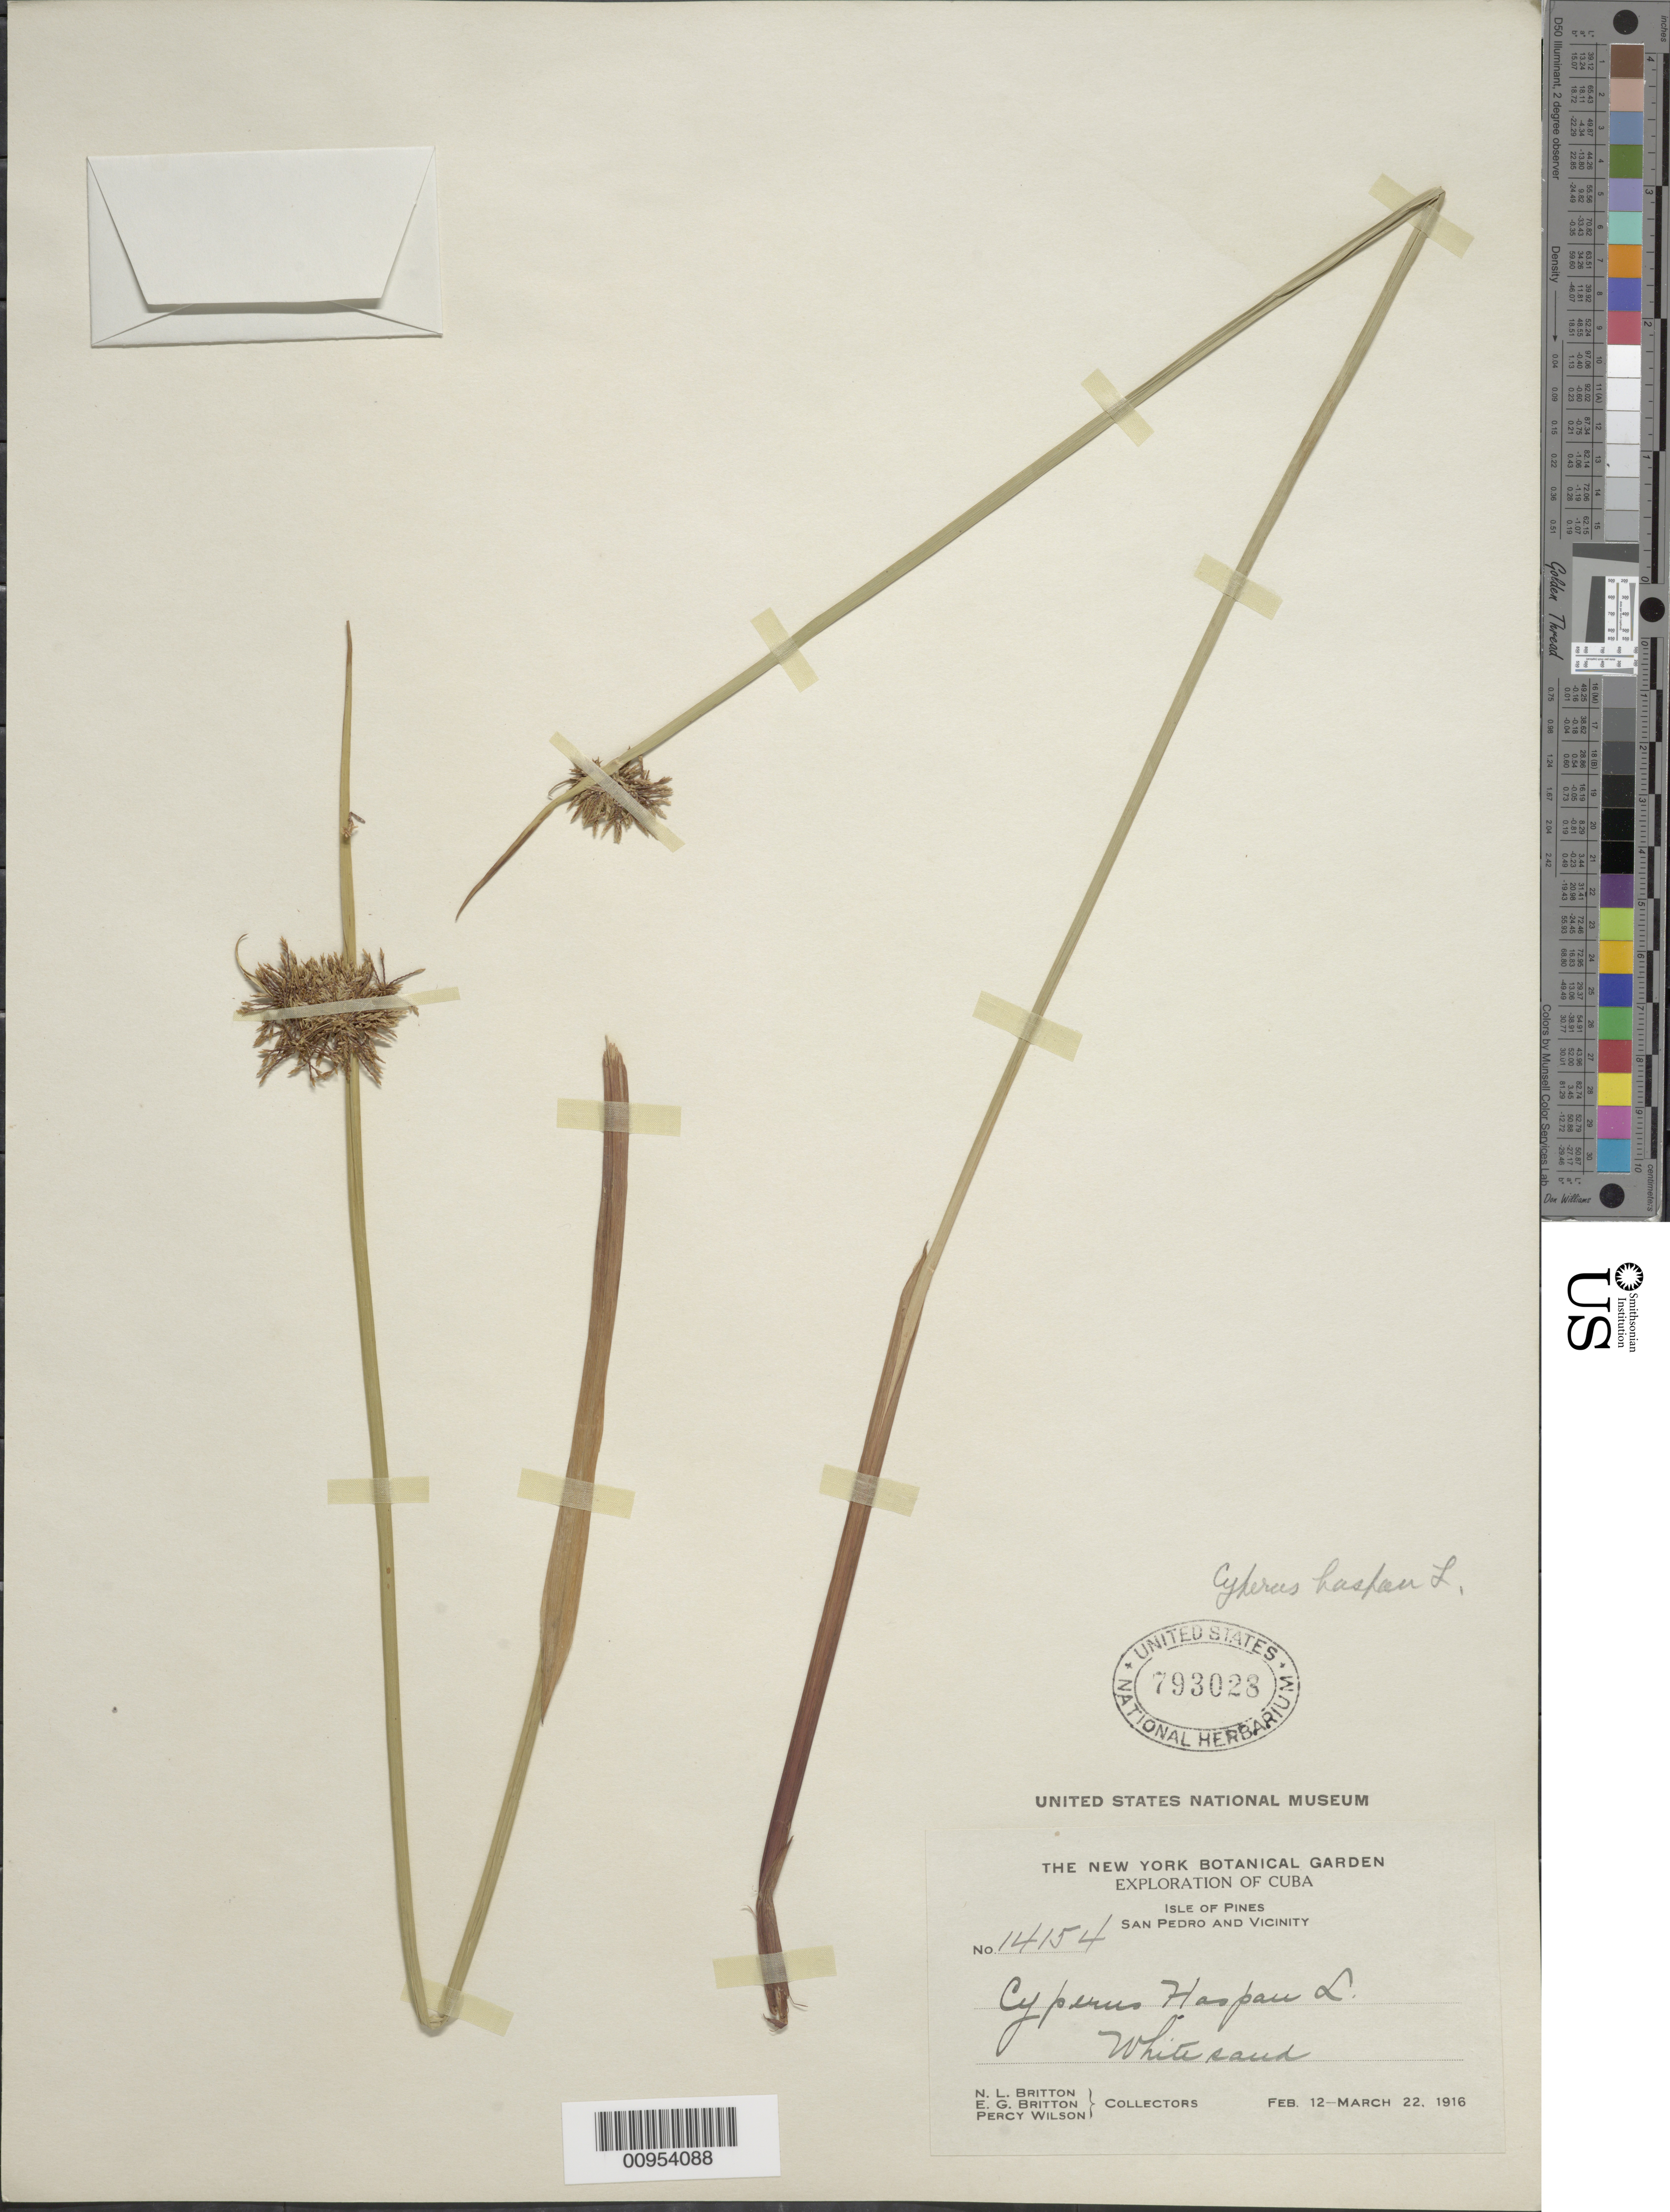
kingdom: Plantae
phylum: Tracheophyta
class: Liliopsida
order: Poales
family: Cyperaceae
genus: Cyperus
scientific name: Cyperus haspan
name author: L.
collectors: N. Britton, E. G. Britton & P. Wilson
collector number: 14154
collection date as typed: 12 Feb 1916 to 22 Mar 1916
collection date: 1916-02-12/1916-03-22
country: Cuba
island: Isla de la Juventud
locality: San Pedro and vicinity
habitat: White sand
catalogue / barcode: US 793028